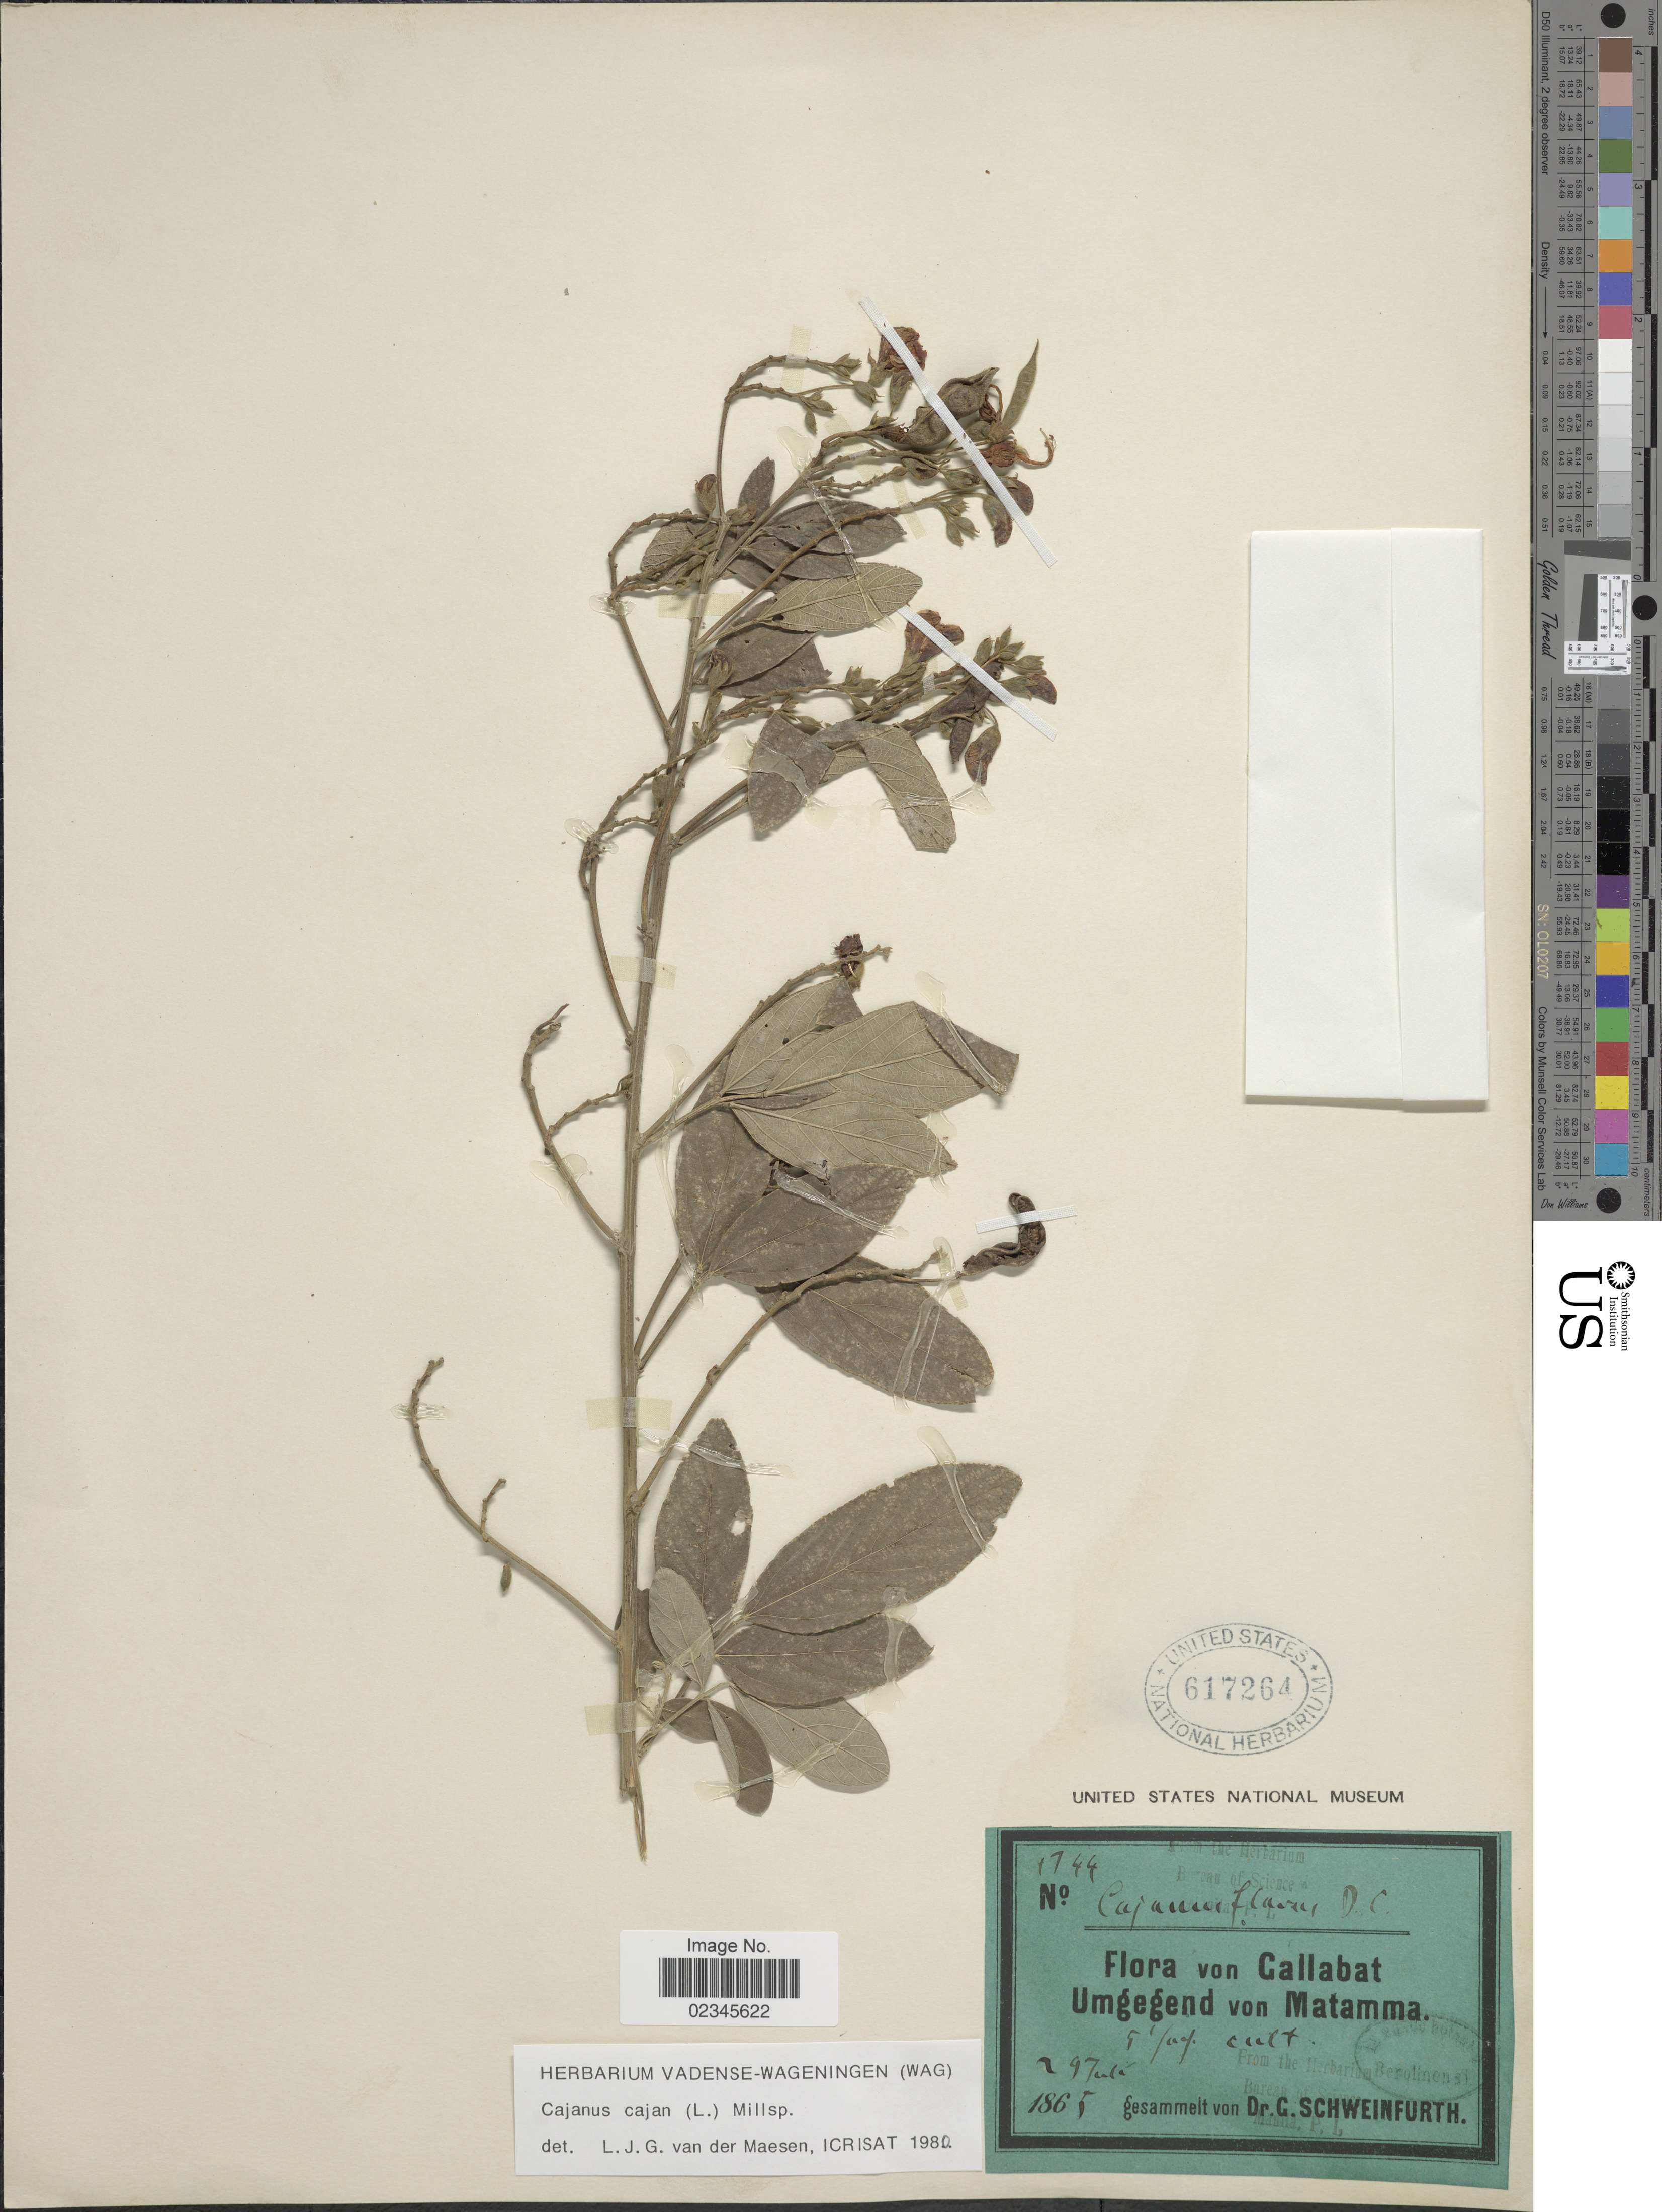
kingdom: Plantae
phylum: Tracheophyta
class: Magnoliopsida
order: Fabales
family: Fabaceae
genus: Cajanus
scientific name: Cajanus cajan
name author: (L.) Huth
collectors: G. A. Schweinfurth (herbarium)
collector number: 1744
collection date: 1865-07-09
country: Sudan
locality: Gallabat Umgegend von Matamma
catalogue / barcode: US 617264